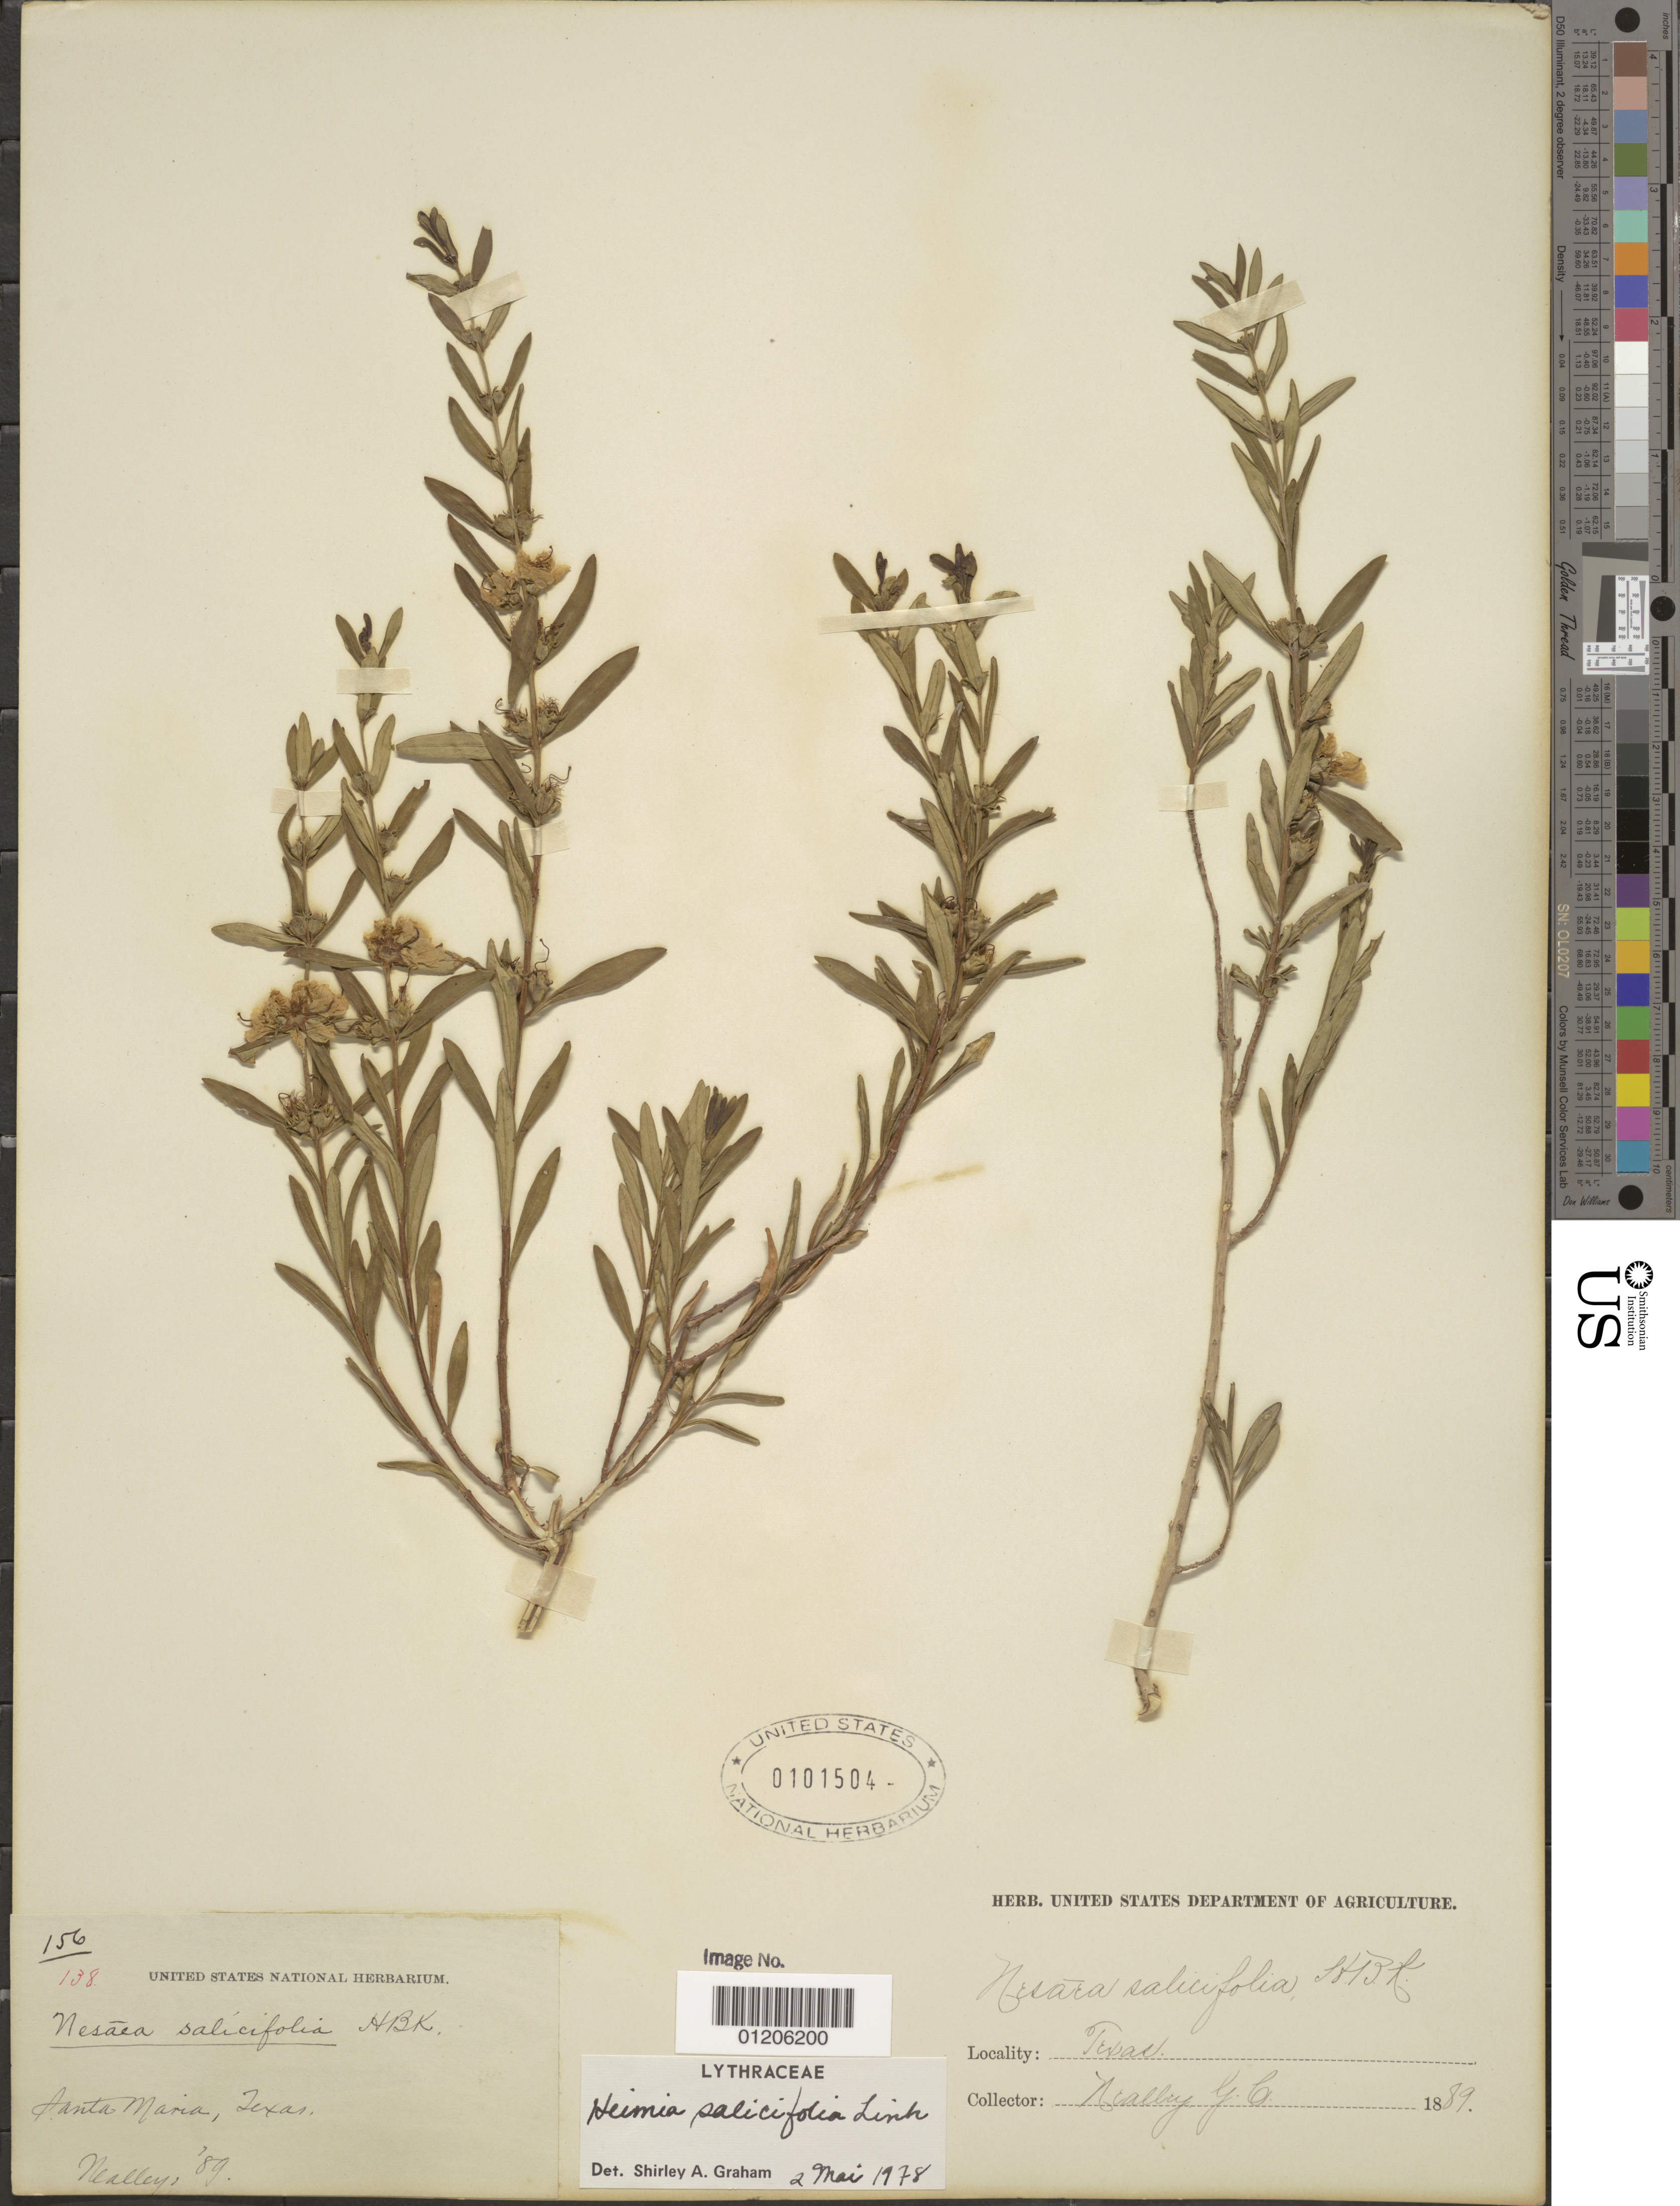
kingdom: Plantae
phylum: Tracheophyta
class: Magnoliopsida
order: Myrtales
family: Lythraceae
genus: Heimia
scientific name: Heimia salicifolia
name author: Link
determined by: Graham, S.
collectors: G. C. Nealley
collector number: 156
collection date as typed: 1889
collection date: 1889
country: United States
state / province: Texas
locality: Santa Maria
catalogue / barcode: US 101504